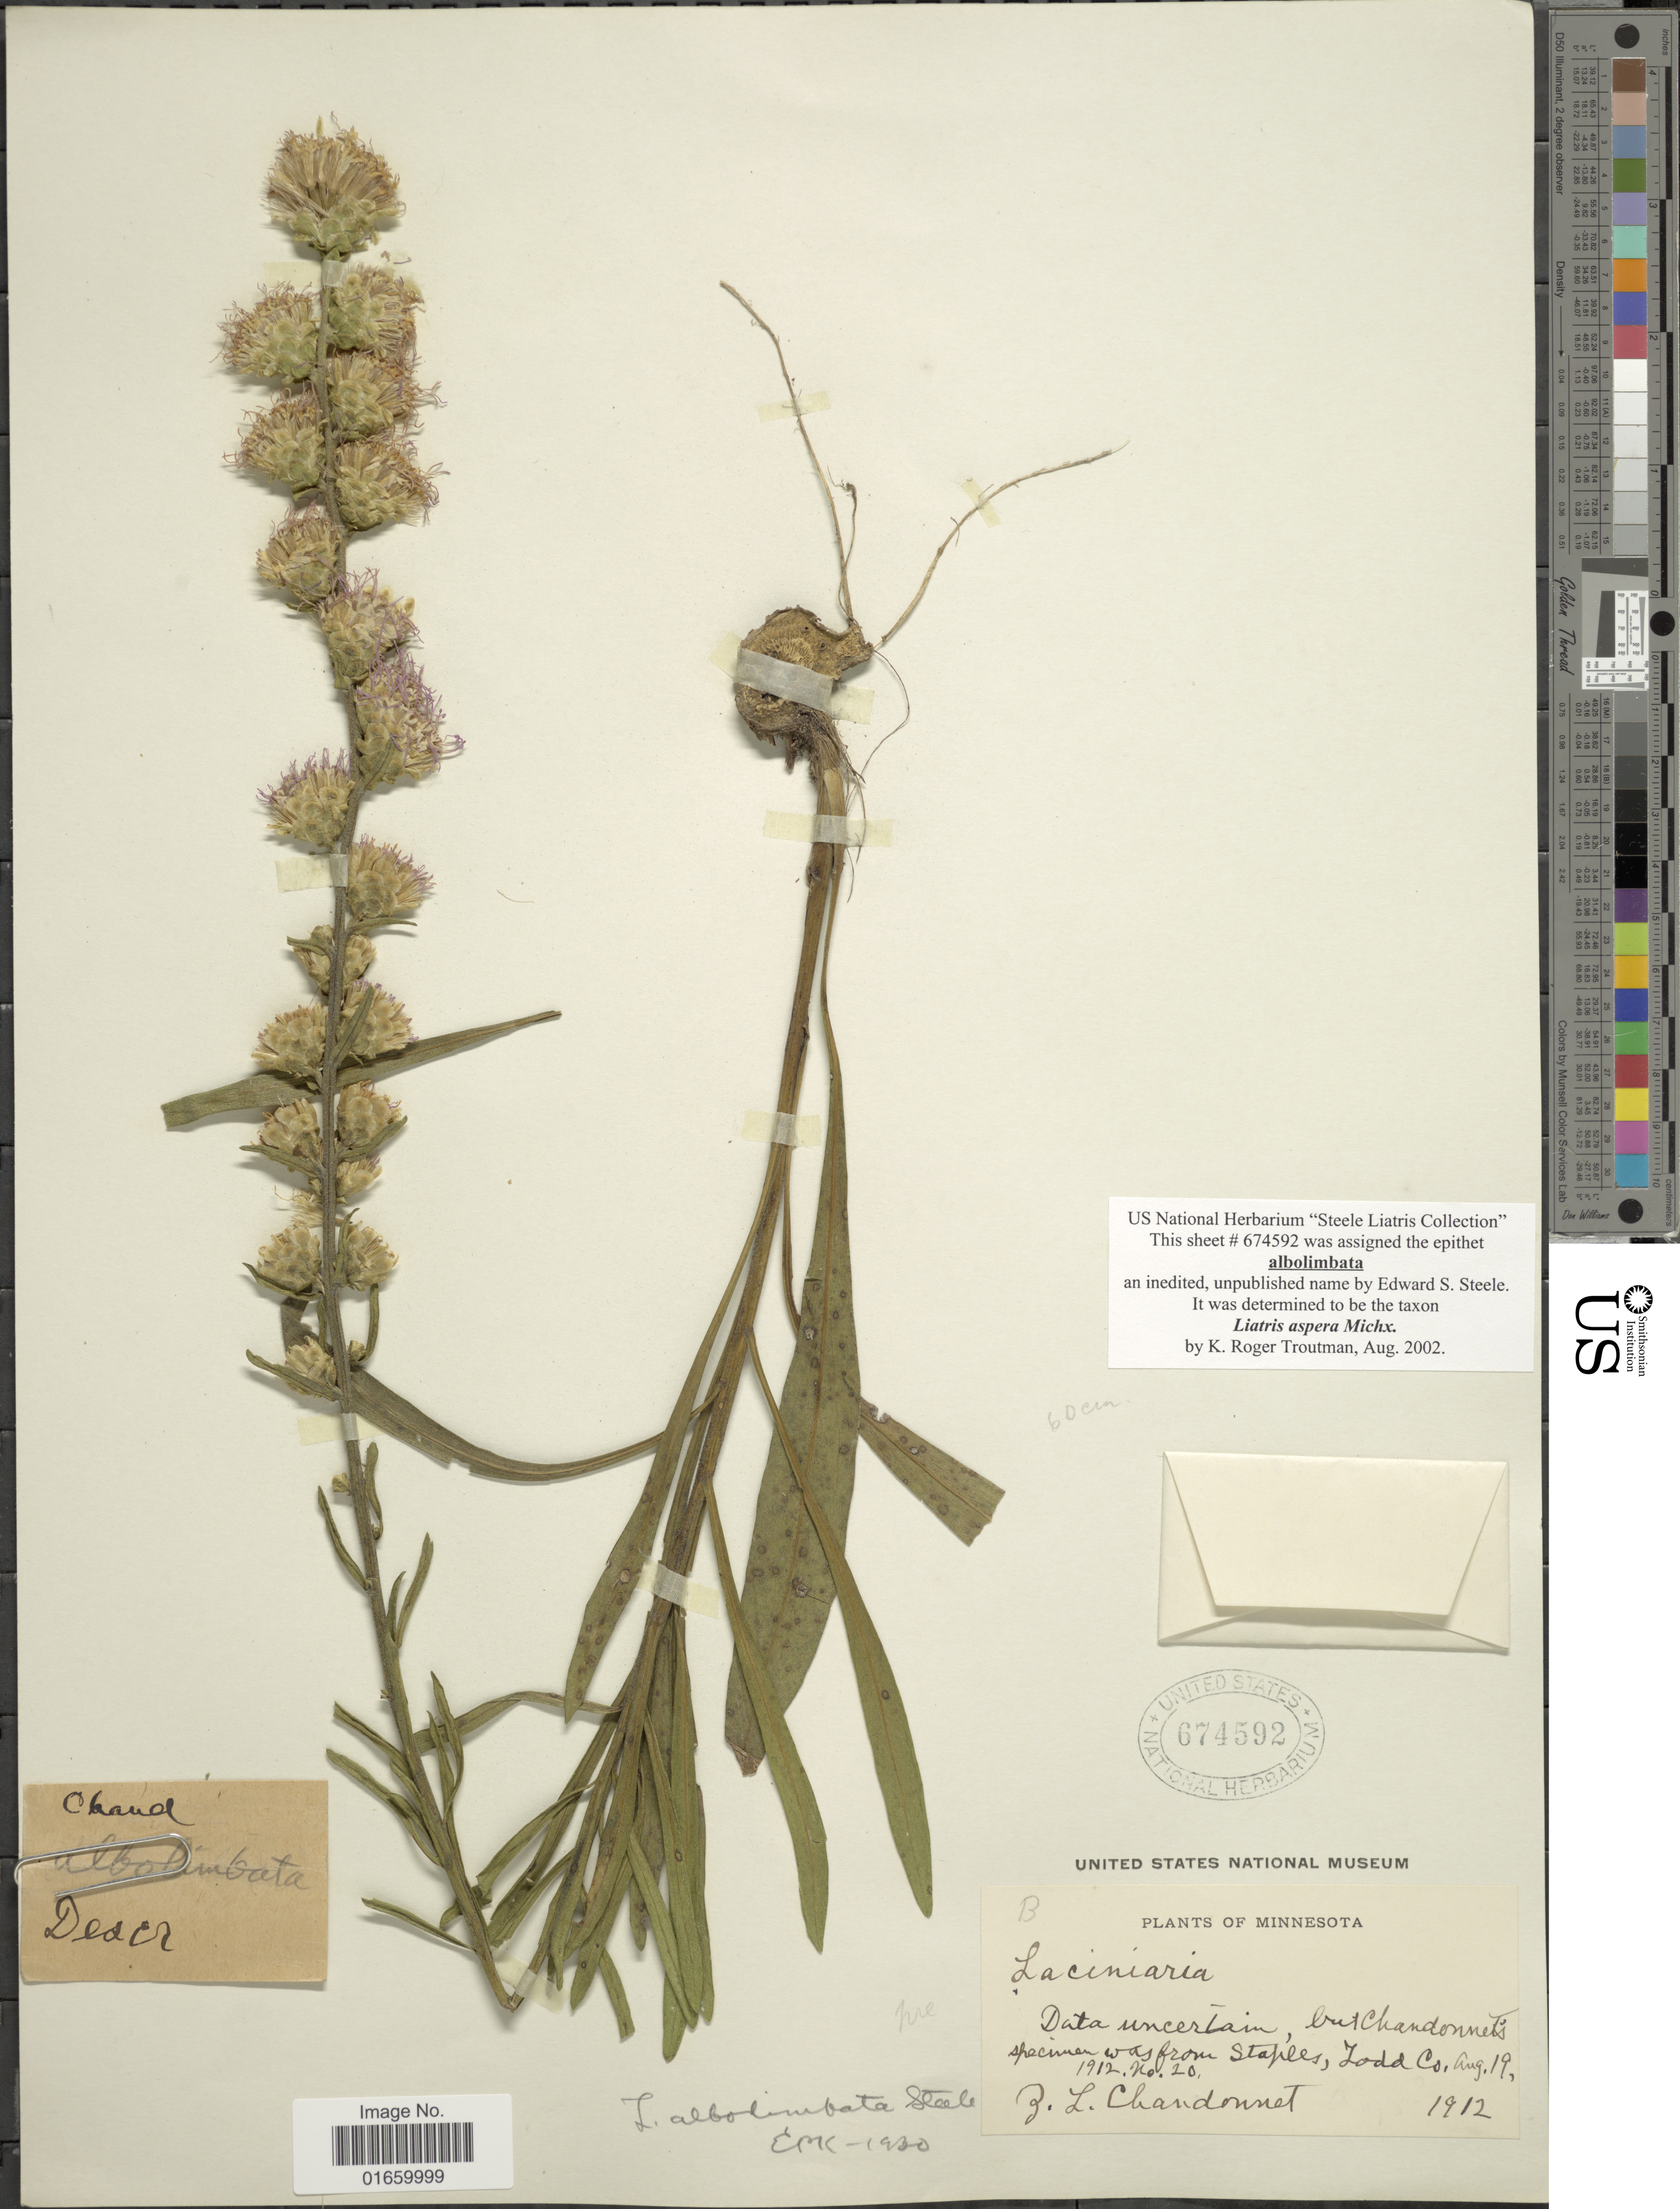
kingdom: Plantae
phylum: Tracheophyta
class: Magnoliopsida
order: Asterales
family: Asteraceae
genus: Liatris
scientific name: Liatris aspera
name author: Michx.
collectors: Z. Chandonnet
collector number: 20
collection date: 1912-08-19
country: United States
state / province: Minnesota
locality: Staples, Todd co.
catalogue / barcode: US 674592